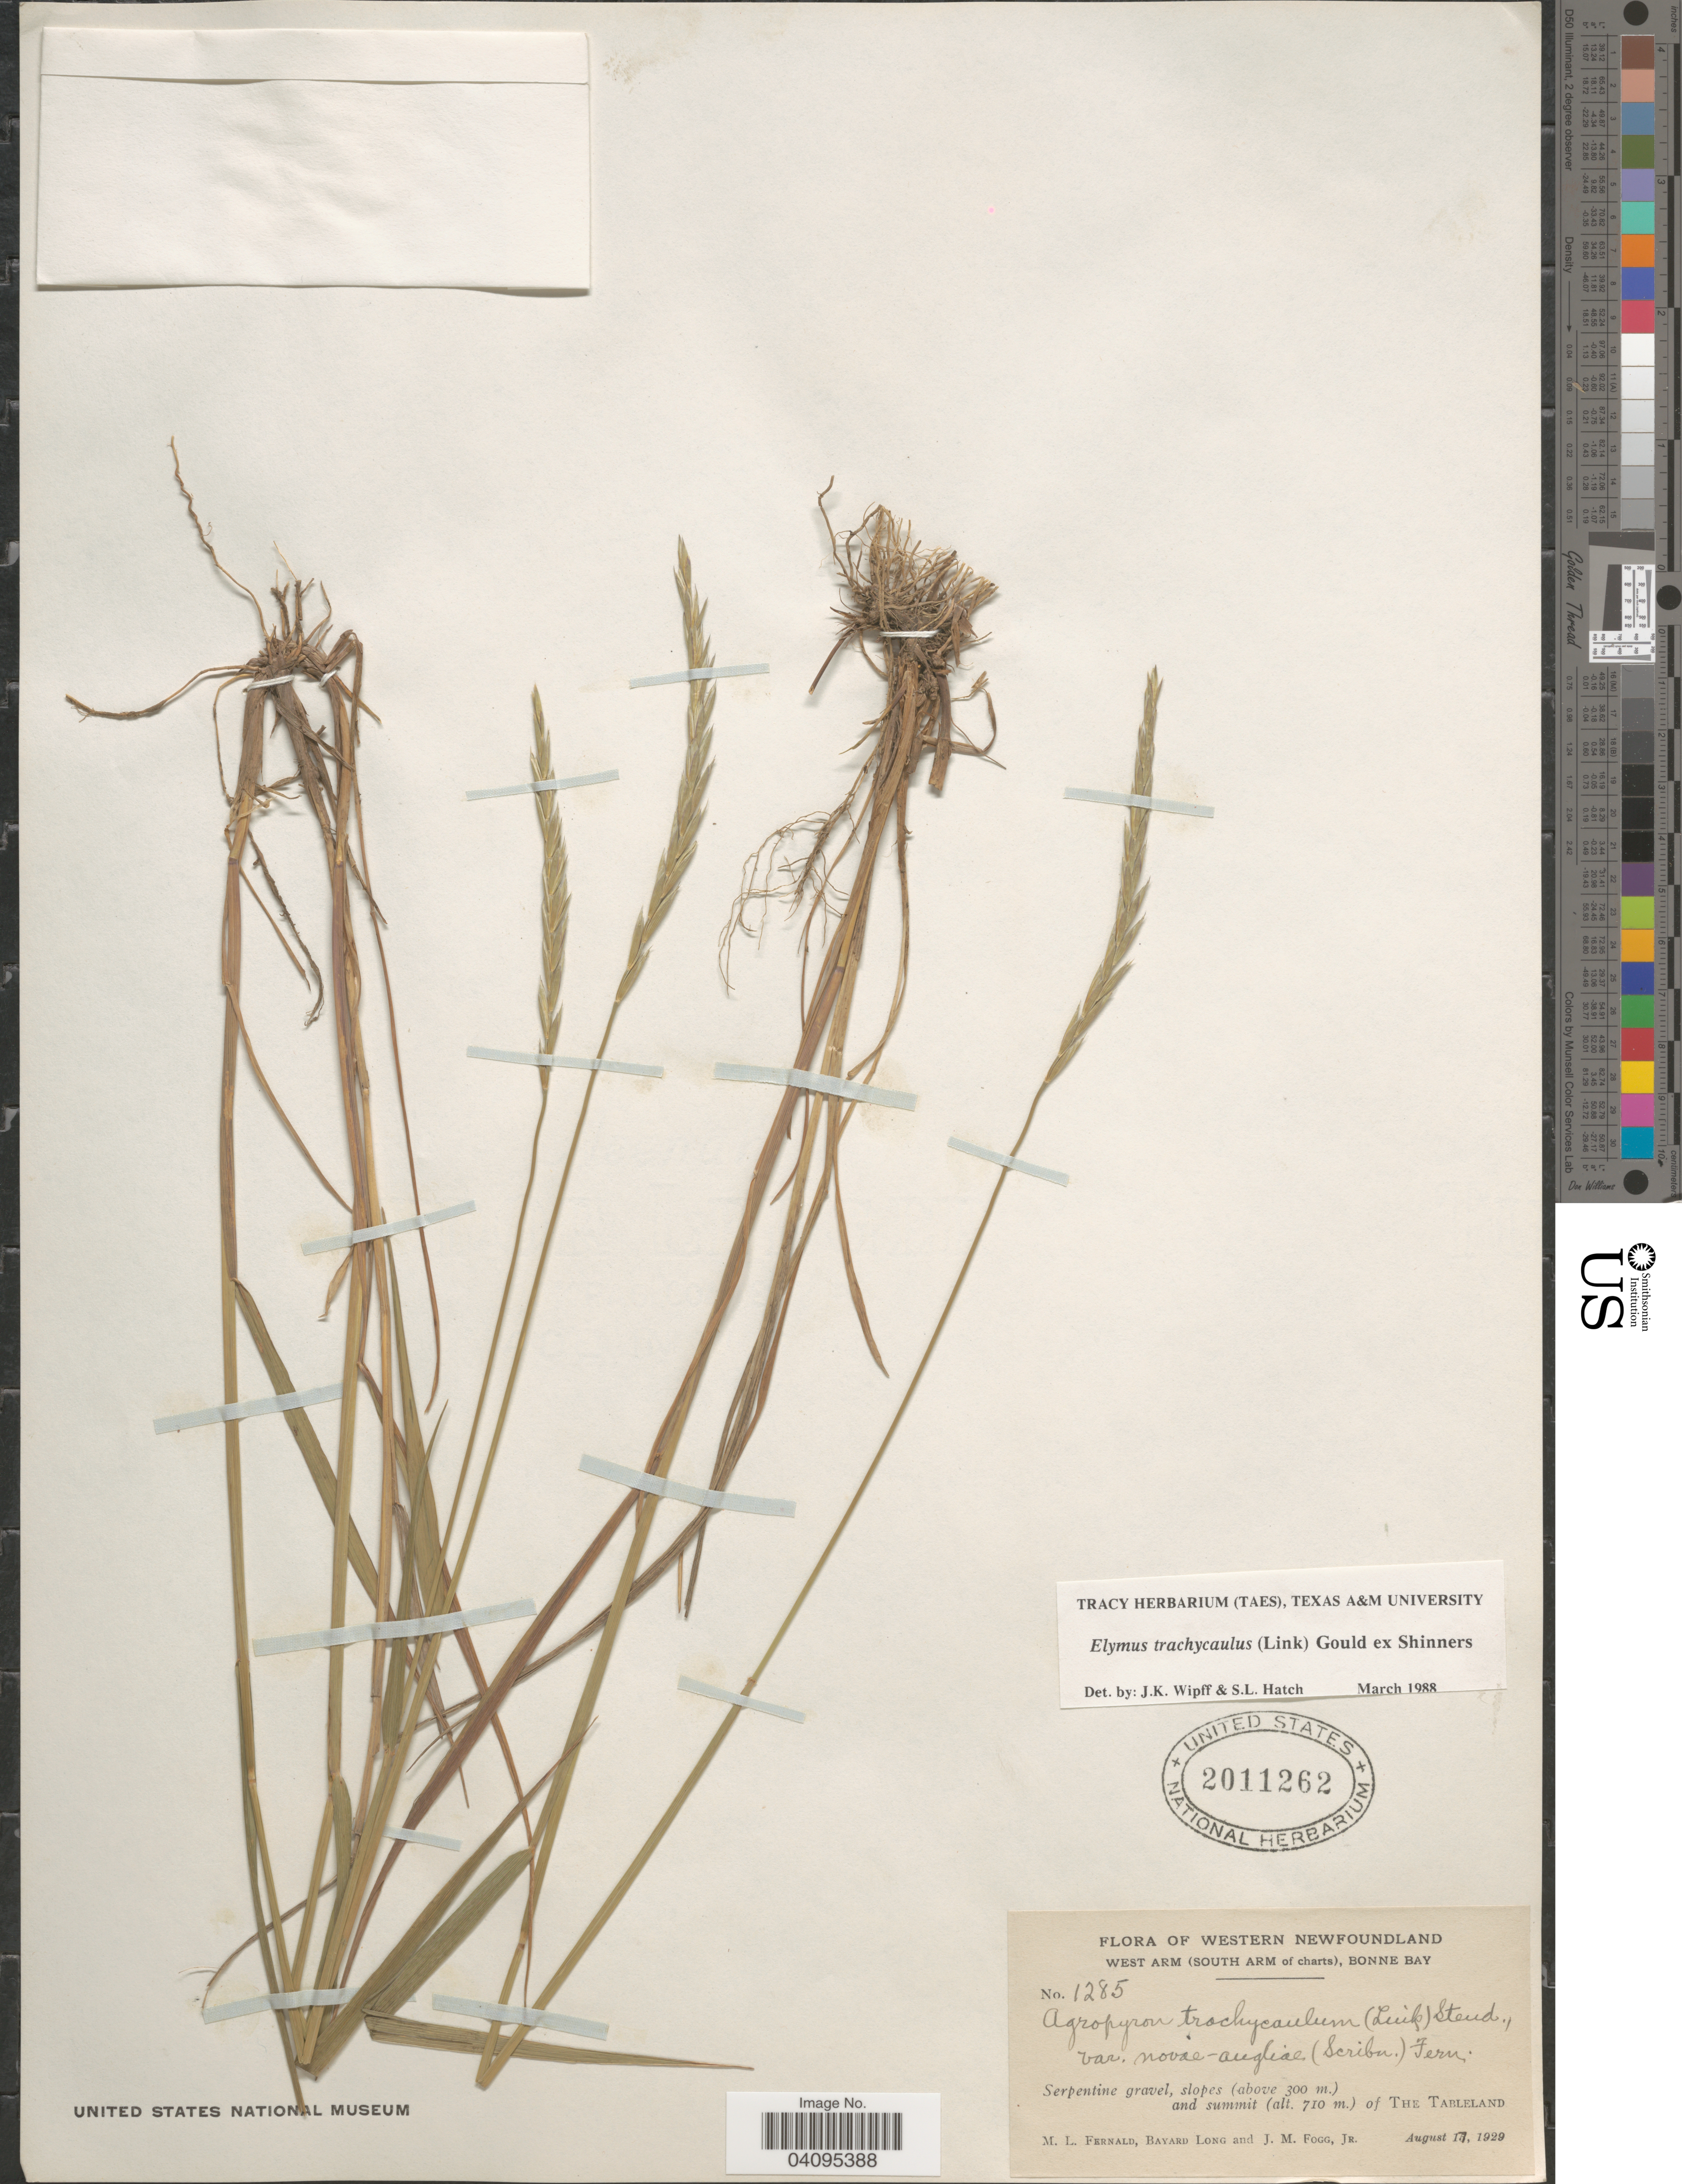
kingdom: Plantae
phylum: Tracheophyta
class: Liliopsida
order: Poales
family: Poaceae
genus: Elymus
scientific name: Elymus trachycaulus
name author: (Link) Gould ex Shinners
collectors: M. L. Fernald, B. Long & J. Fogg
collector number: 1285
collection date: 1929-08-17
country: Canada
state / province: Newfoundland and Labrador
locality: Western Newfoundland. West Arm (South Arm of charts), Bonne Bay. Serpentine gravel, slopes and summit of The Tableland.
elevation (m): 300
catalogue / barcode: US 2011262